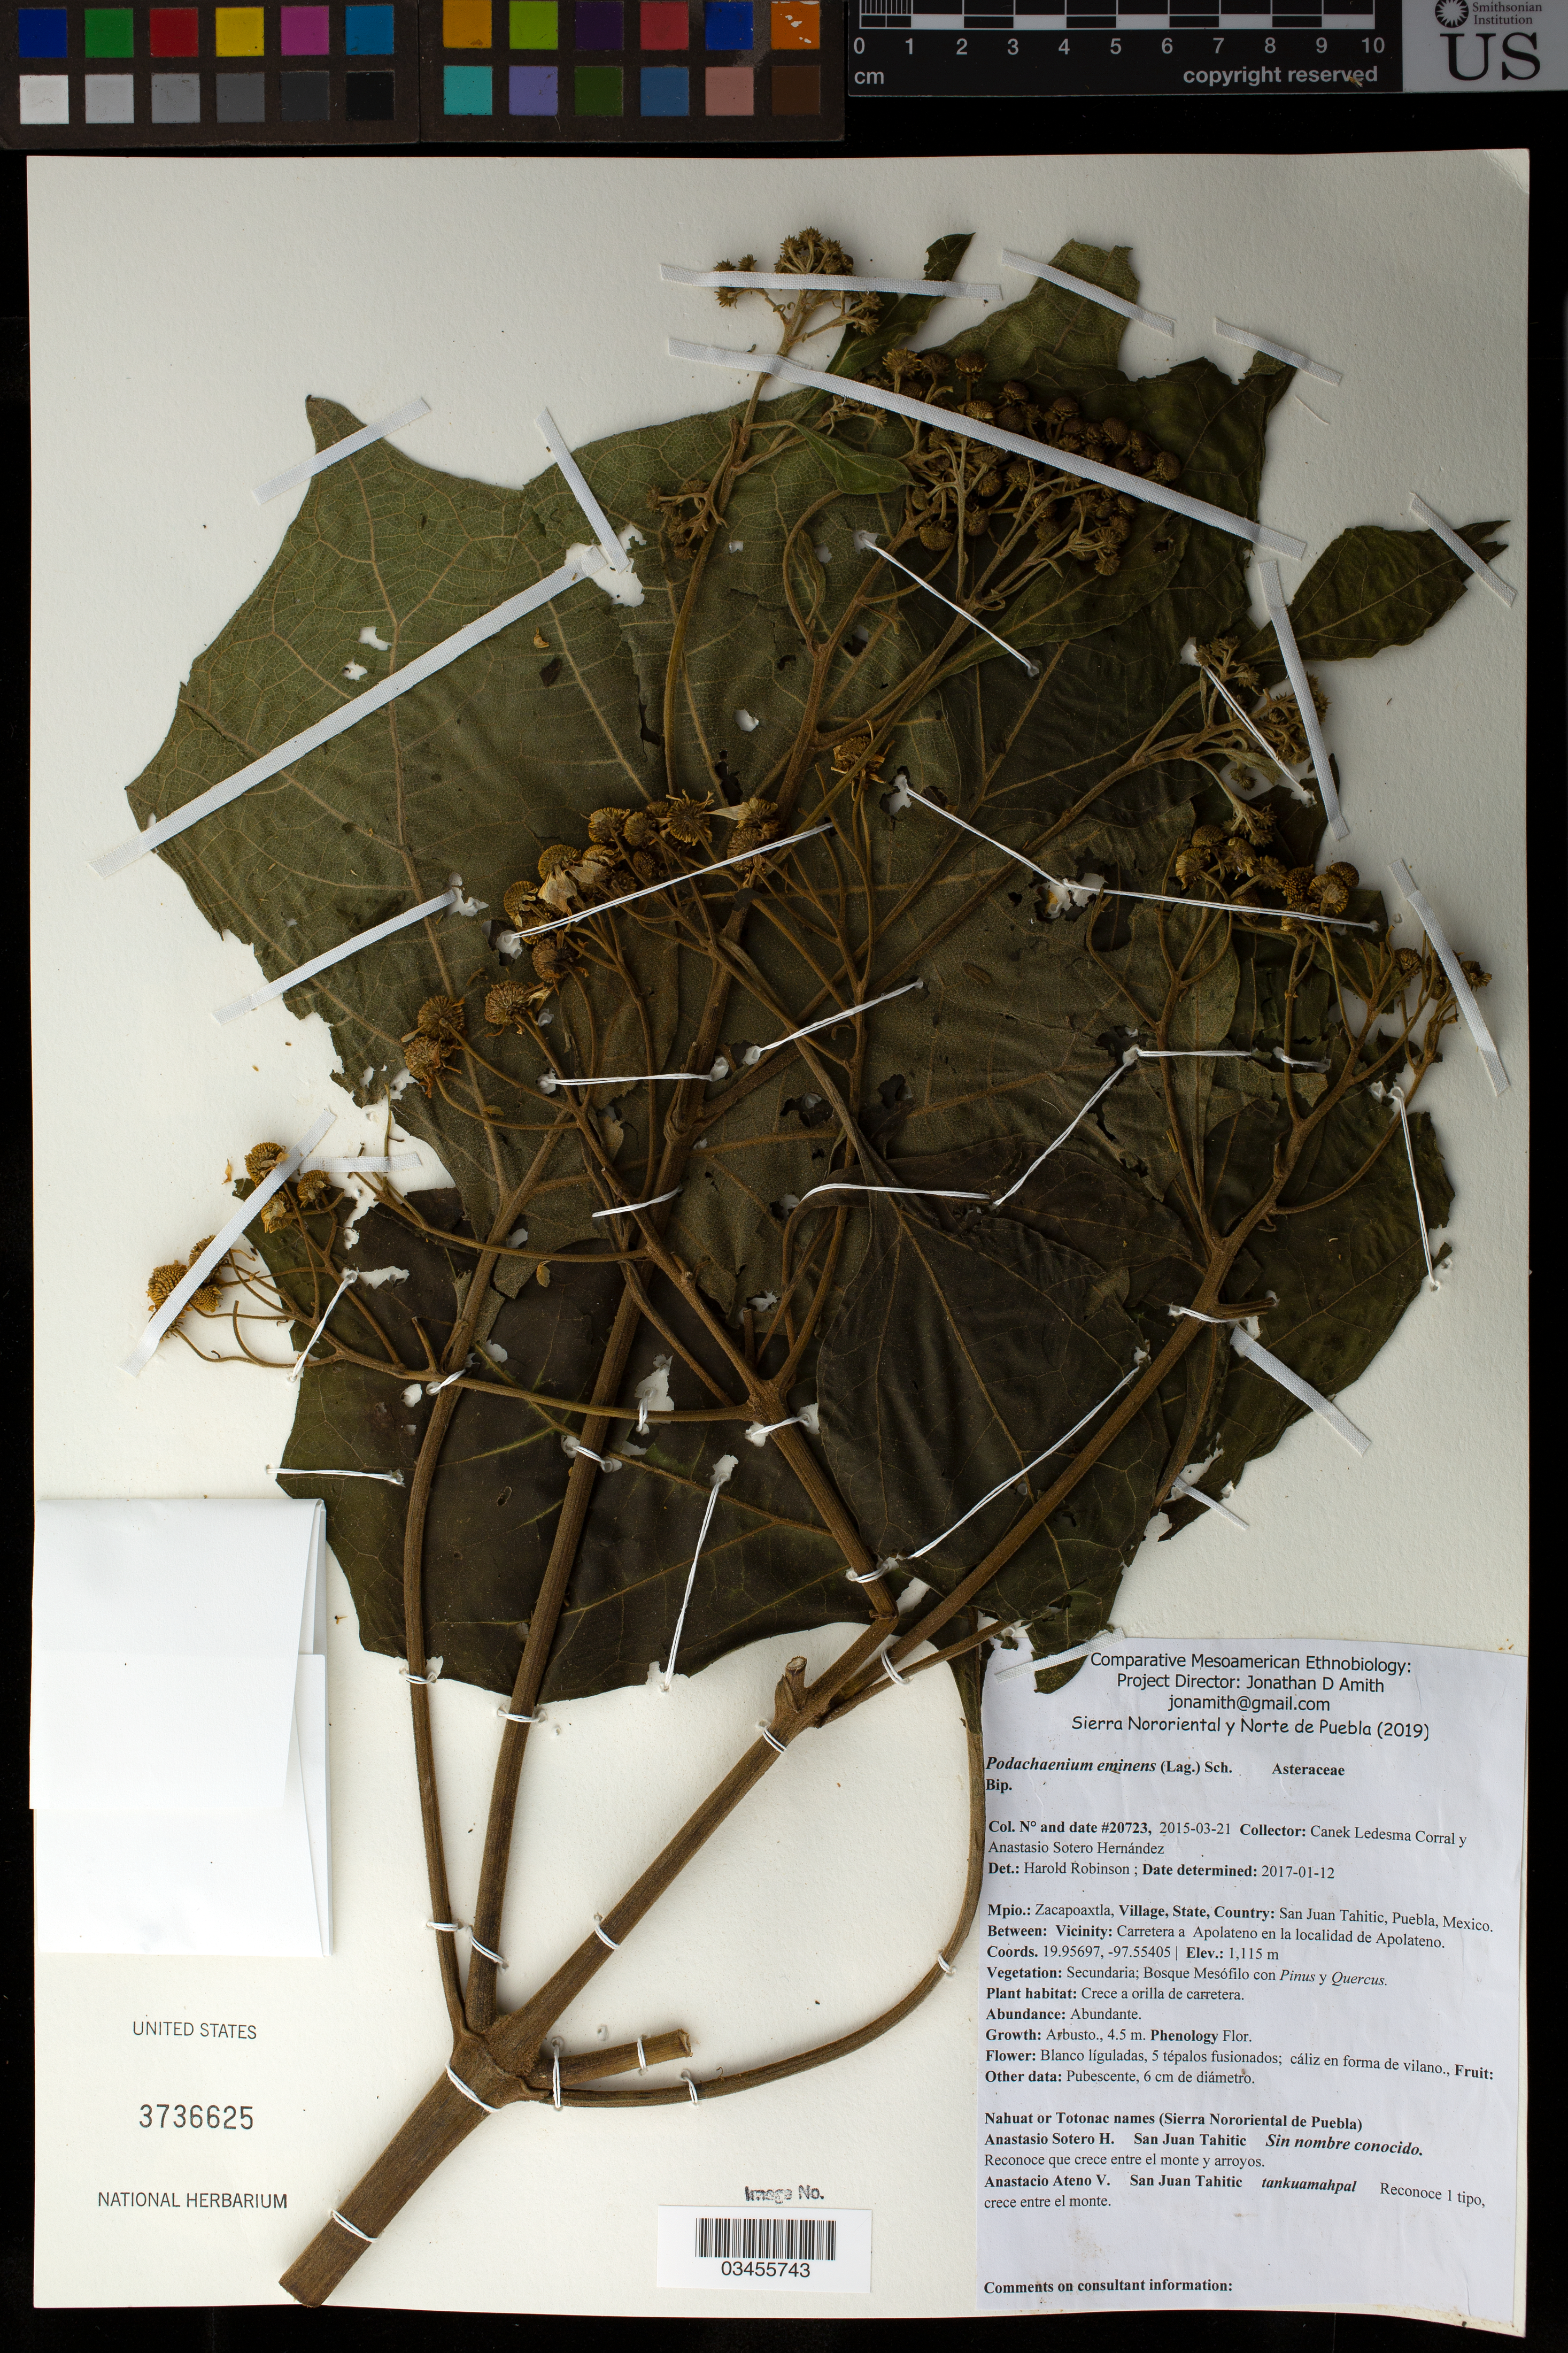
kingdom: Plantae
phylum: Tracheophyta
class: Magnoliopsida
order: Asterales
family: Asteraceae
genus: Podachaenium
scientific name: Podachaenium eminens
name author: (Lag.) Sch. Bip. ex Sch. Bip.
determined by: Robinson, Harold E., (US)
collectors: Canek Ledesma C. & A. Sotero H.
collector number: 20723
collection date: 2015-03-21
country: México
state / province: Puebla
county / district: Zacapoaxtla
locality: PUEBLO: San Juan Tahitic; LOCALIDAD EXACTA: Carretera a Apolateno en la localidad de Apolateno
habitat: Bosque mesófilo con Pinus y Quercus | Crece a orilla de carretera.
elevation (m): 1115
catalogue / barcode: US 3736625